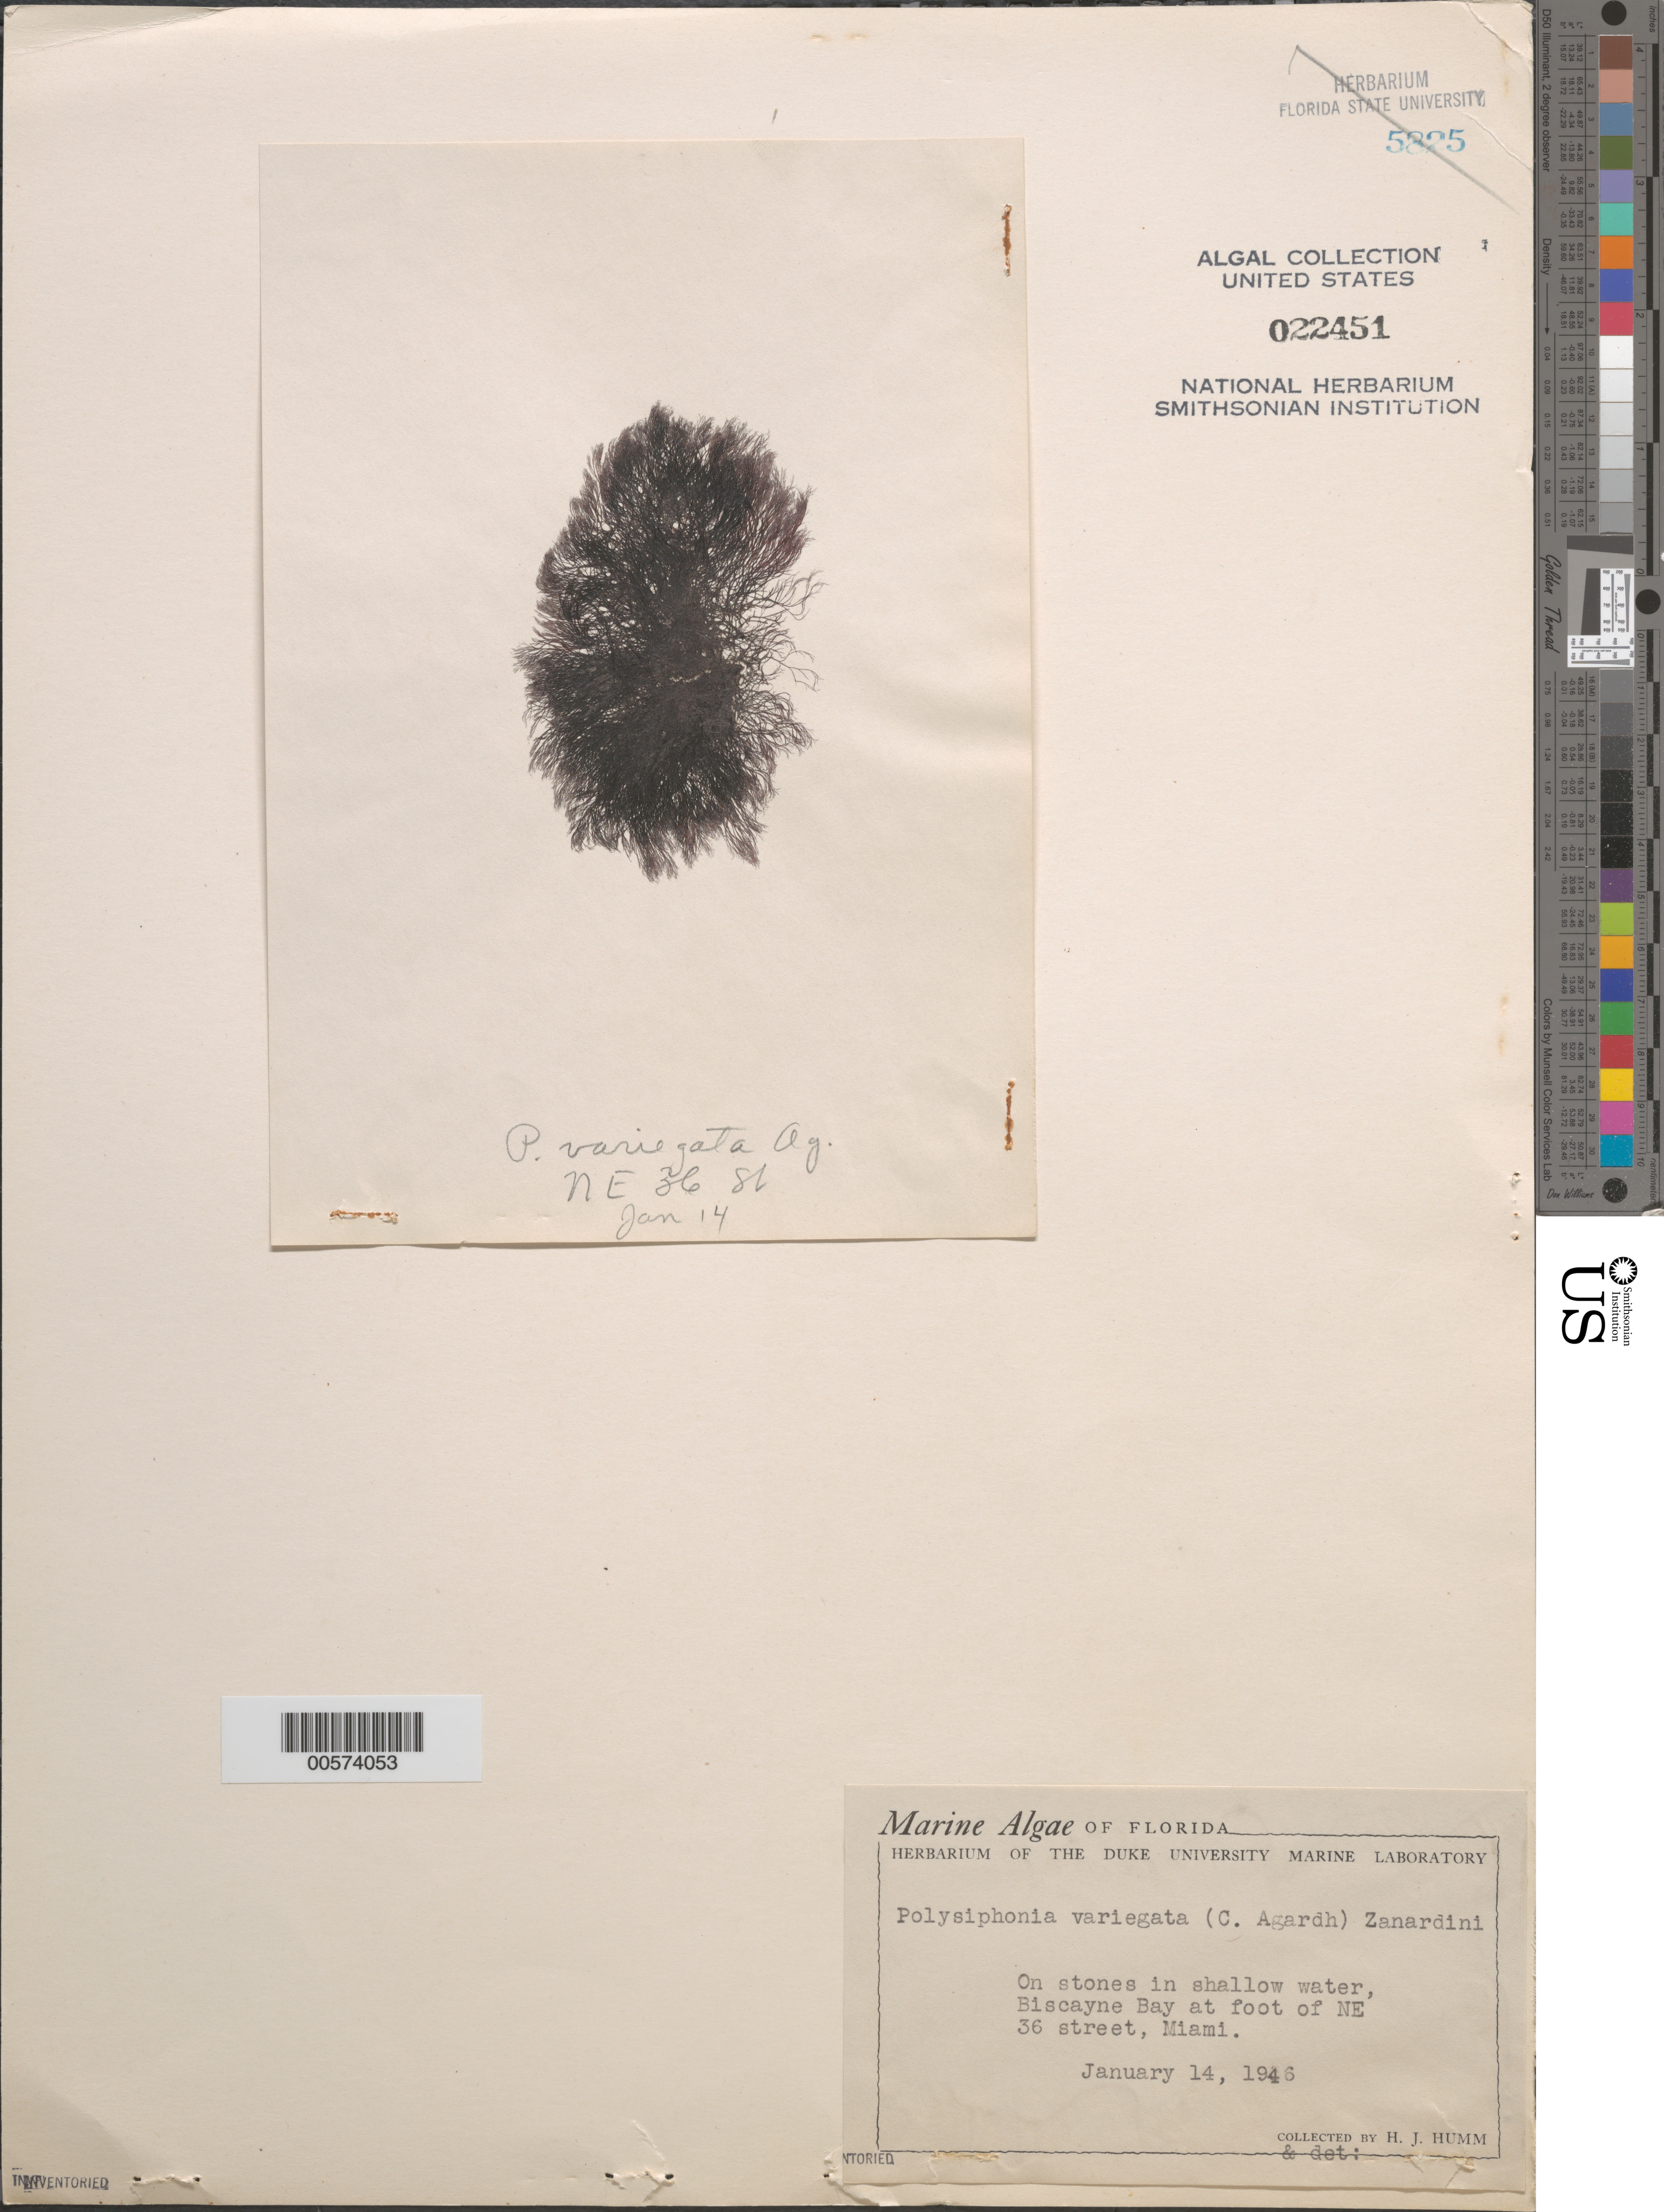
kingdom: Plantae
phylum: Rhodophyta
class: Florideophyceae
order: Ceramiales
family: Rhodomelaceae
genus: Carradoriella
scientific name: Carradoriella denudata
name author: (Dillwyn) Savoie & G.W. Saunders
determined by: Algae name updating Project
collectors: H. J. Humm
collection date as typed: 14 Jan 1946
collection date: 1946-01-14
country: United States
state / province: Florida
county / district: Miami-Dade County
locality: Biscayne Bay, foot of N.E. 36th Street, Miami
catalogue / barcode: US 22451